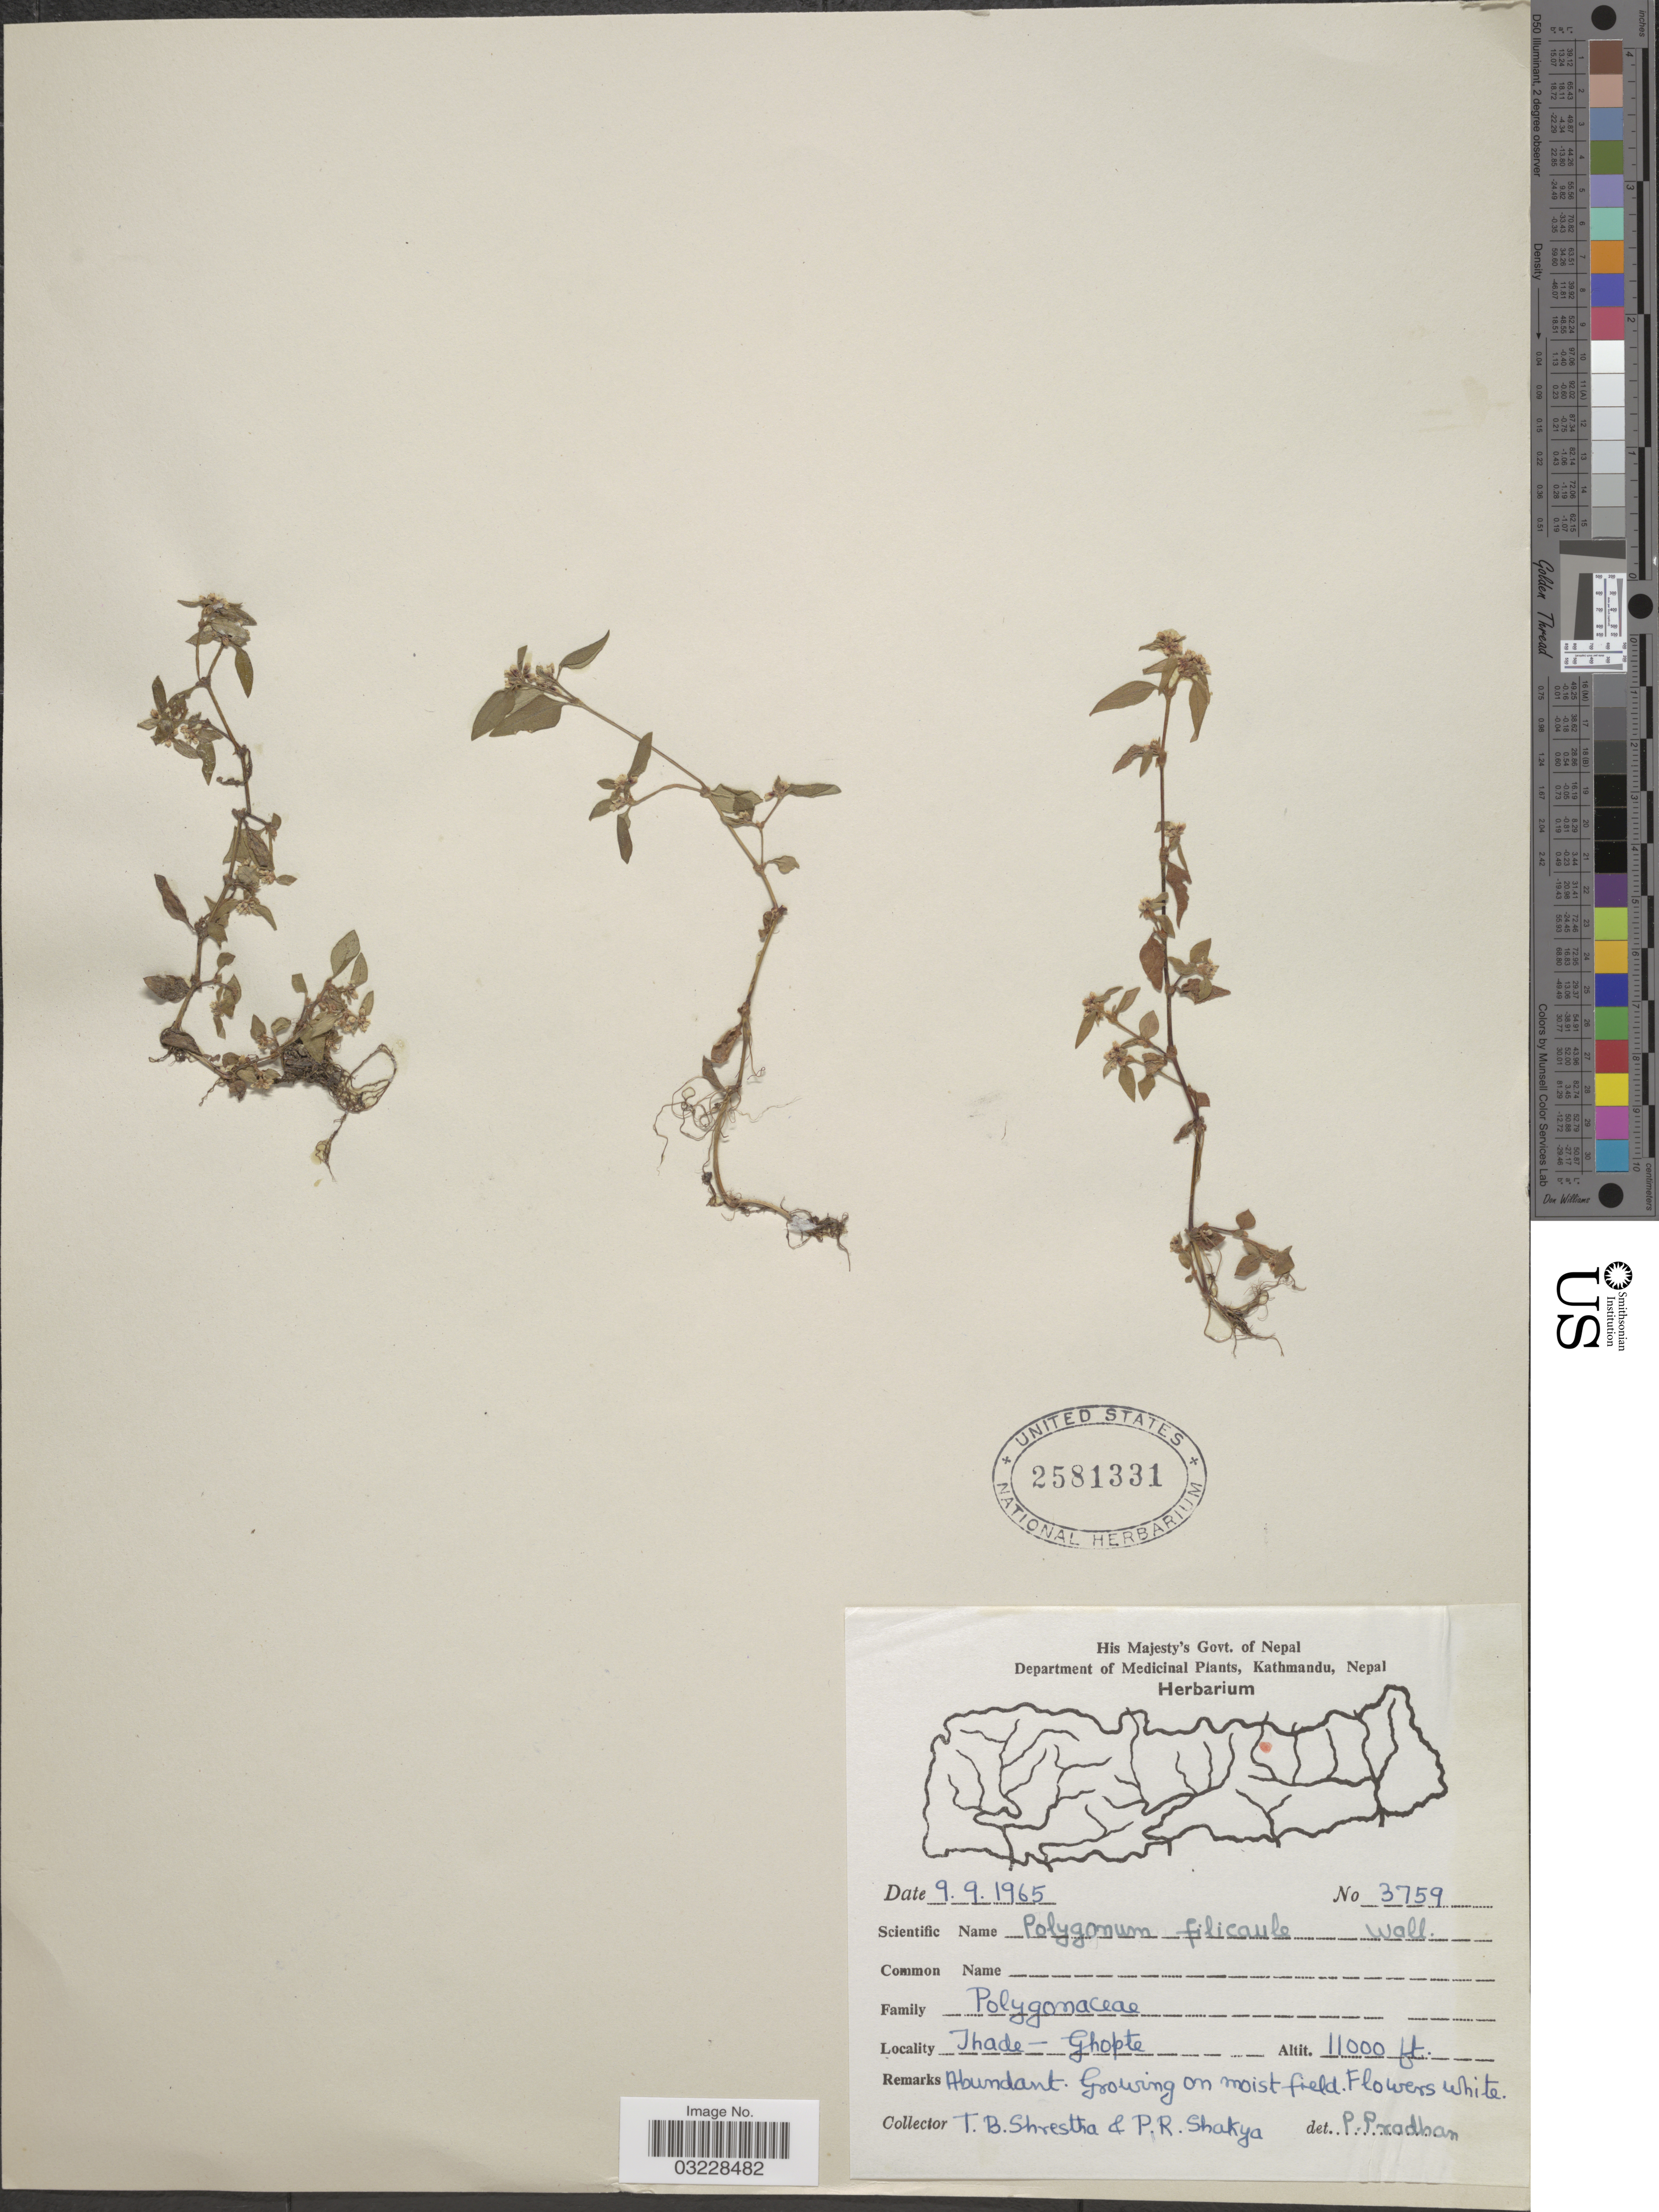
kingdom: Plantae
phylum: Tracheophyta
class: Magnoliopsida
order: Caryophyllales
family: Polygonaceae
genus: Koenigia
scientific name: Koenigia filicaulis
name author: (Wall. ex Meisn.) Hedberg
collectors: T. B. Shrestha & P. Shakya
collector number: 3759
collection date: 1965-09-09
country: Nepal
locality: Thade-Ghopte.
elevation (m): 3353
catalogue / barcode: US 2581331